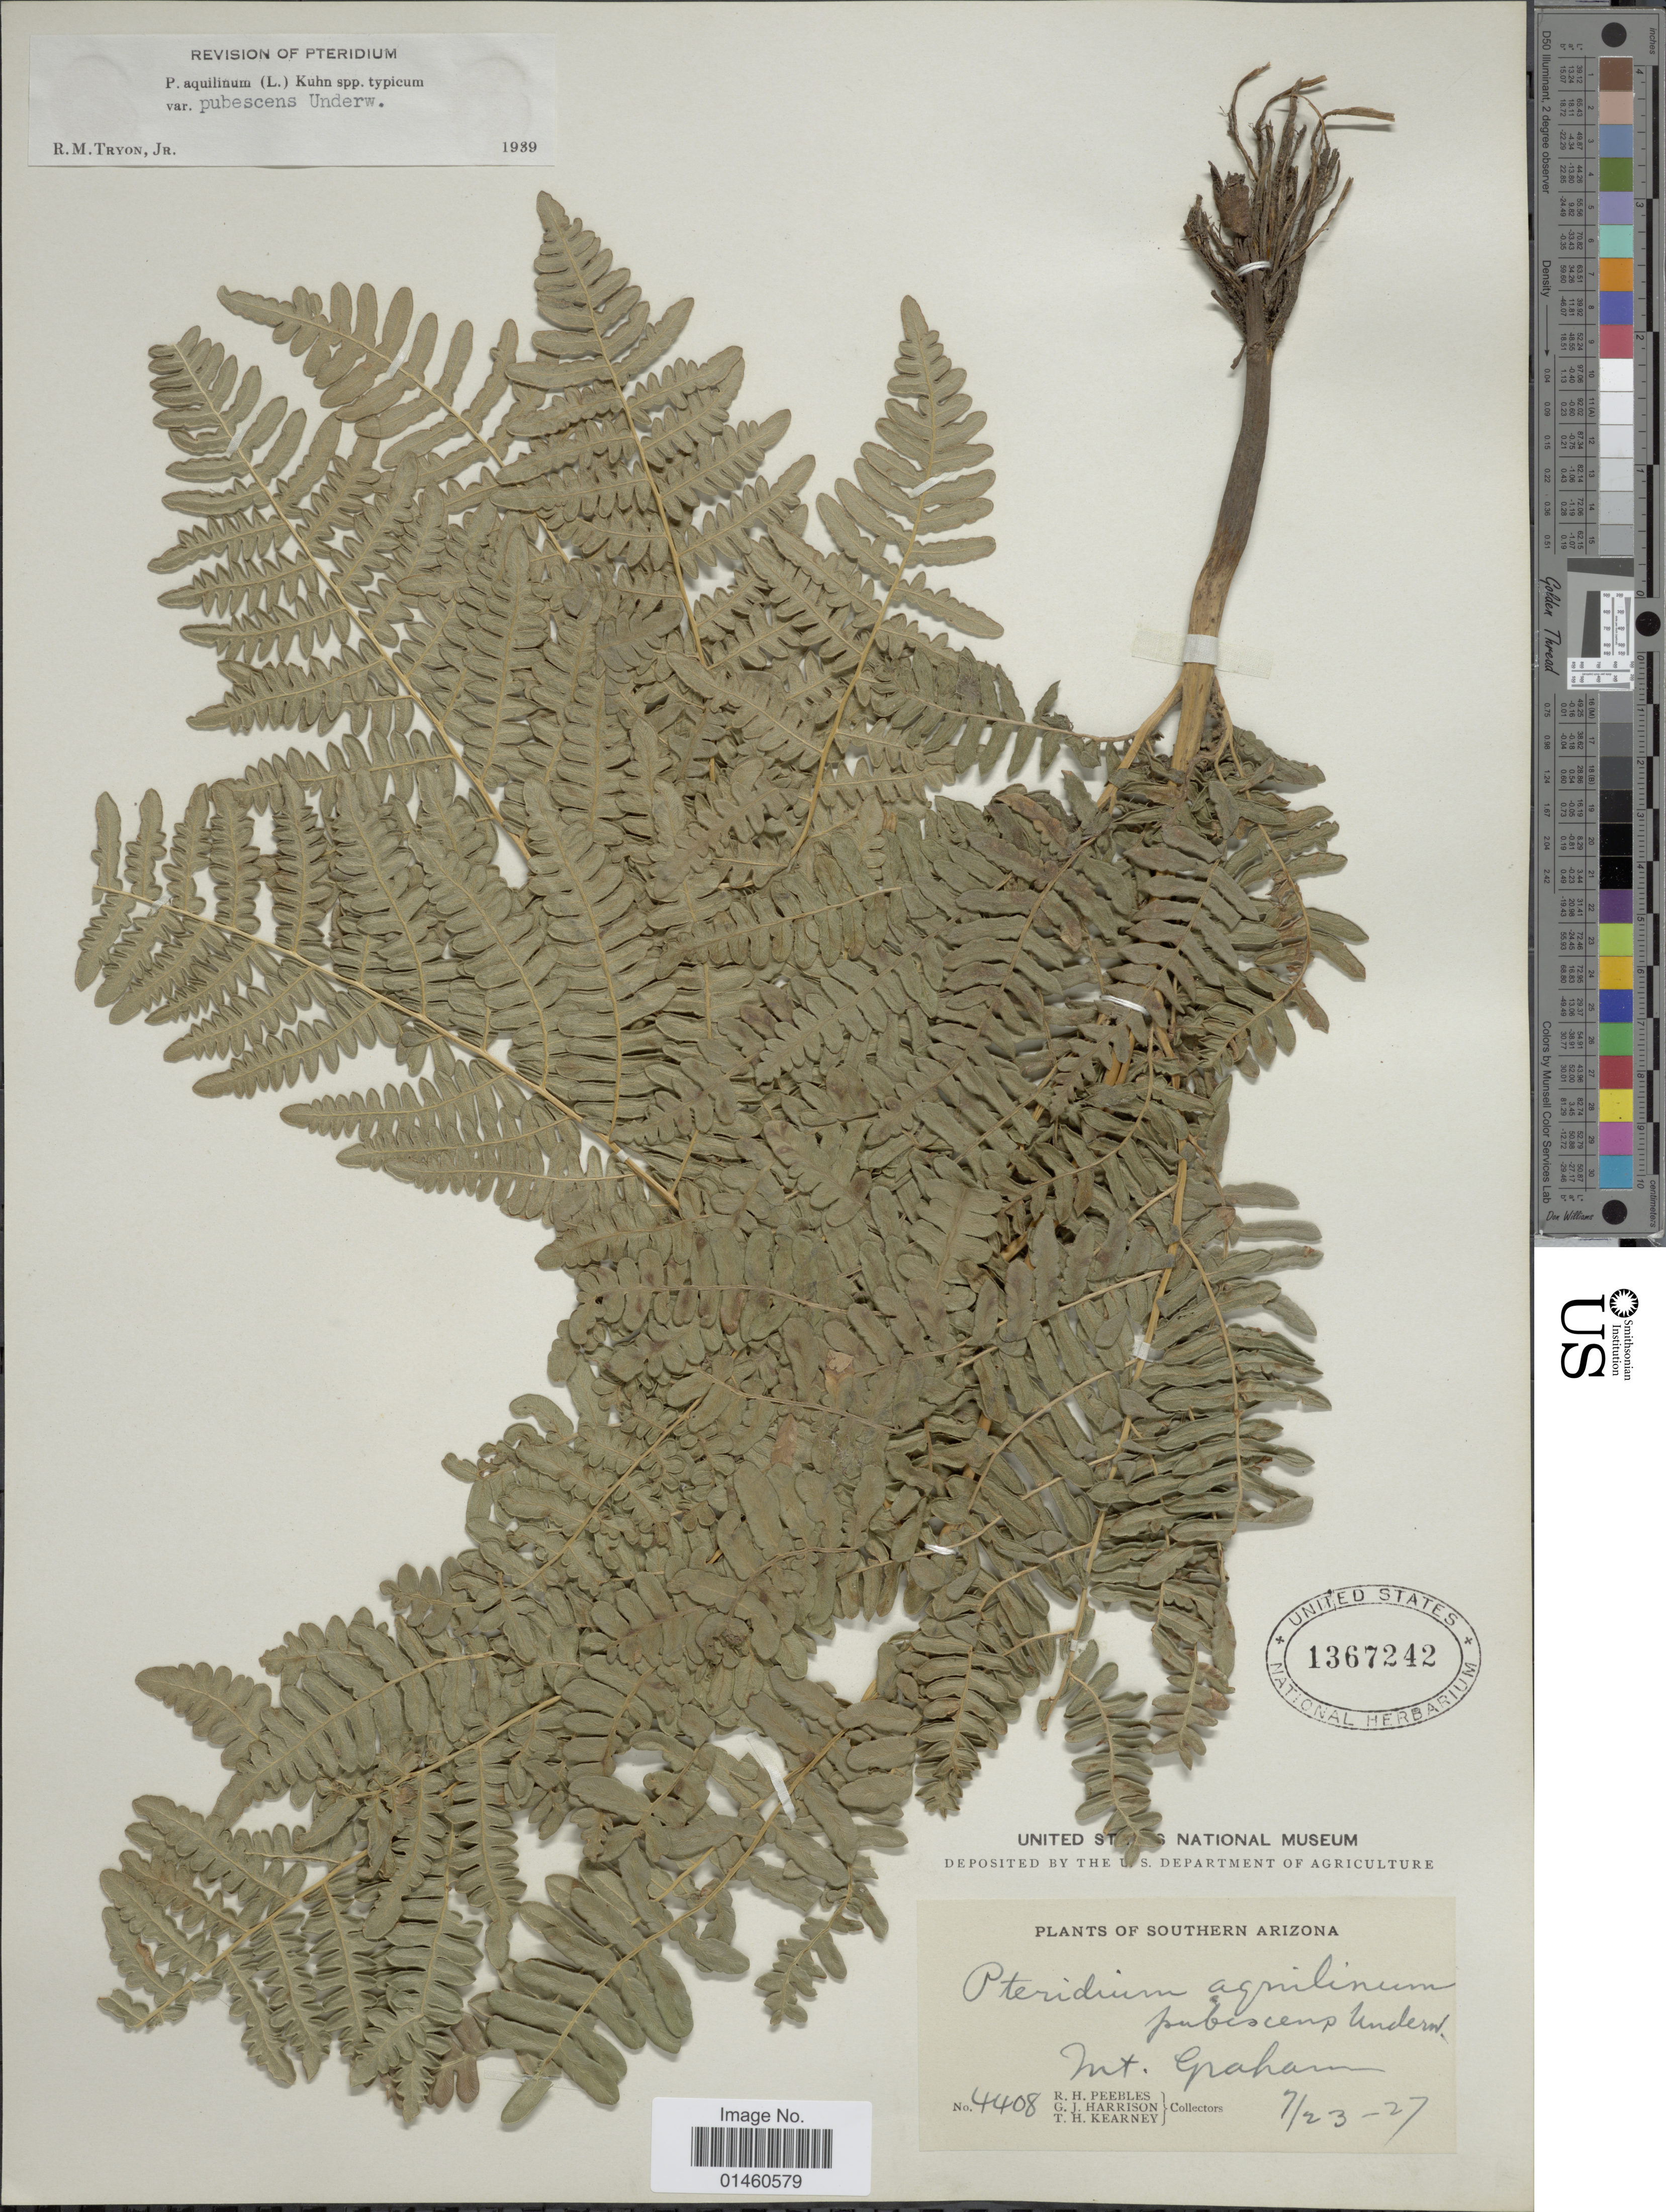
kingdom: Plantae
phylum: Tracheophyta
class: Polypodiopsida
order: Polypodiales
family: Dennstaedtiaceae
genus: Pteridium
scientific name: Pteridium pubescens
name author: (Underw.) Christenh.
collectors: R. H. Peebles, G. J. Harrison & T. H. Kearney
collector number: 4408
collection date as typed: Transcribed d/m/y: 23/7/27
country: United States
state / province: Arizona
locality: Southern Arizona, Mt. Graham.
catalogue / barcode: US 1367242